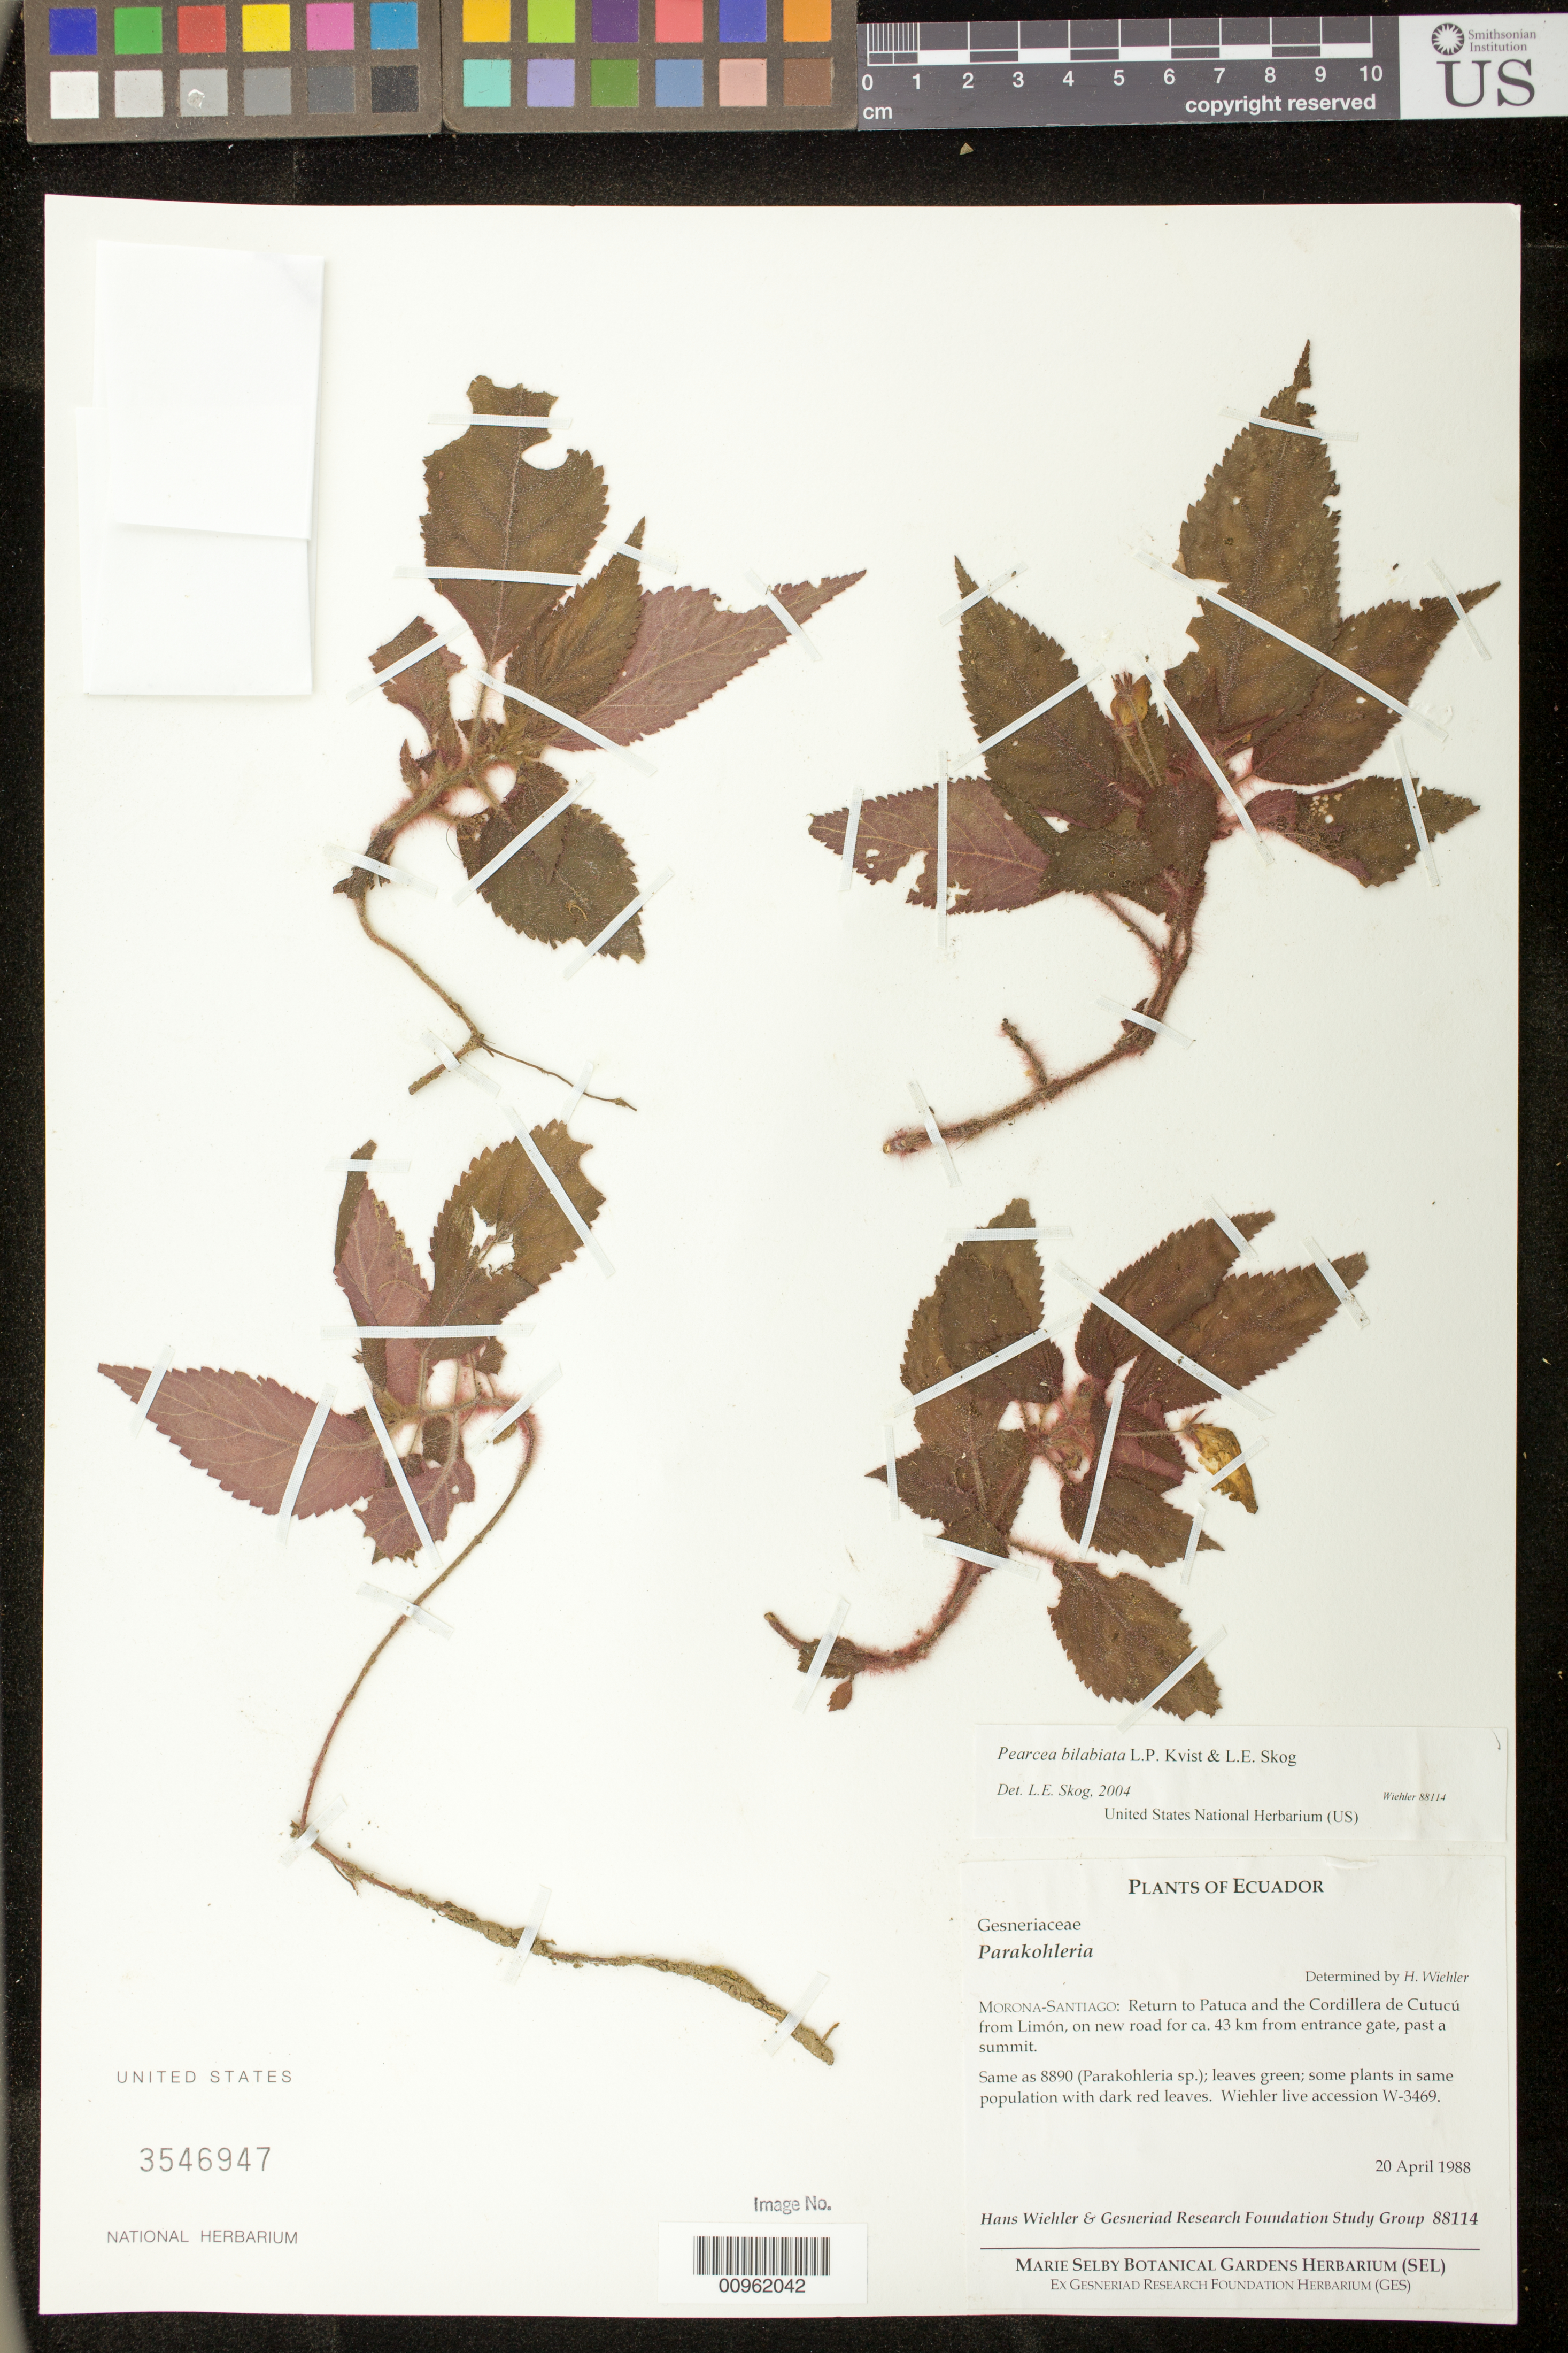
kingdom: Plantae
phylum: Tracheophyta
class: Magnoliopsida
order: Lamiales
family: Gesneriaceae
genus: Pearcea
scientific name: Pearcea bilabiata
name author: L.P. Kvist & L.E. Skog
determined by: Skog, Laurence E.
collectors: H. J. Wiehler & GRF Study Group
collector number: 88114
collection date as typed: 20 Apr 1988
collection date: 1988-04-20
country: Ecuador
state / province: Morona-Santiago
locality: Morona-Santiago; return to Patuca and the Cordillera de Cutucú from Limón, on new road for ca. 43 km from entrance gate, past a summit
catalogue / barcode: US 3546947